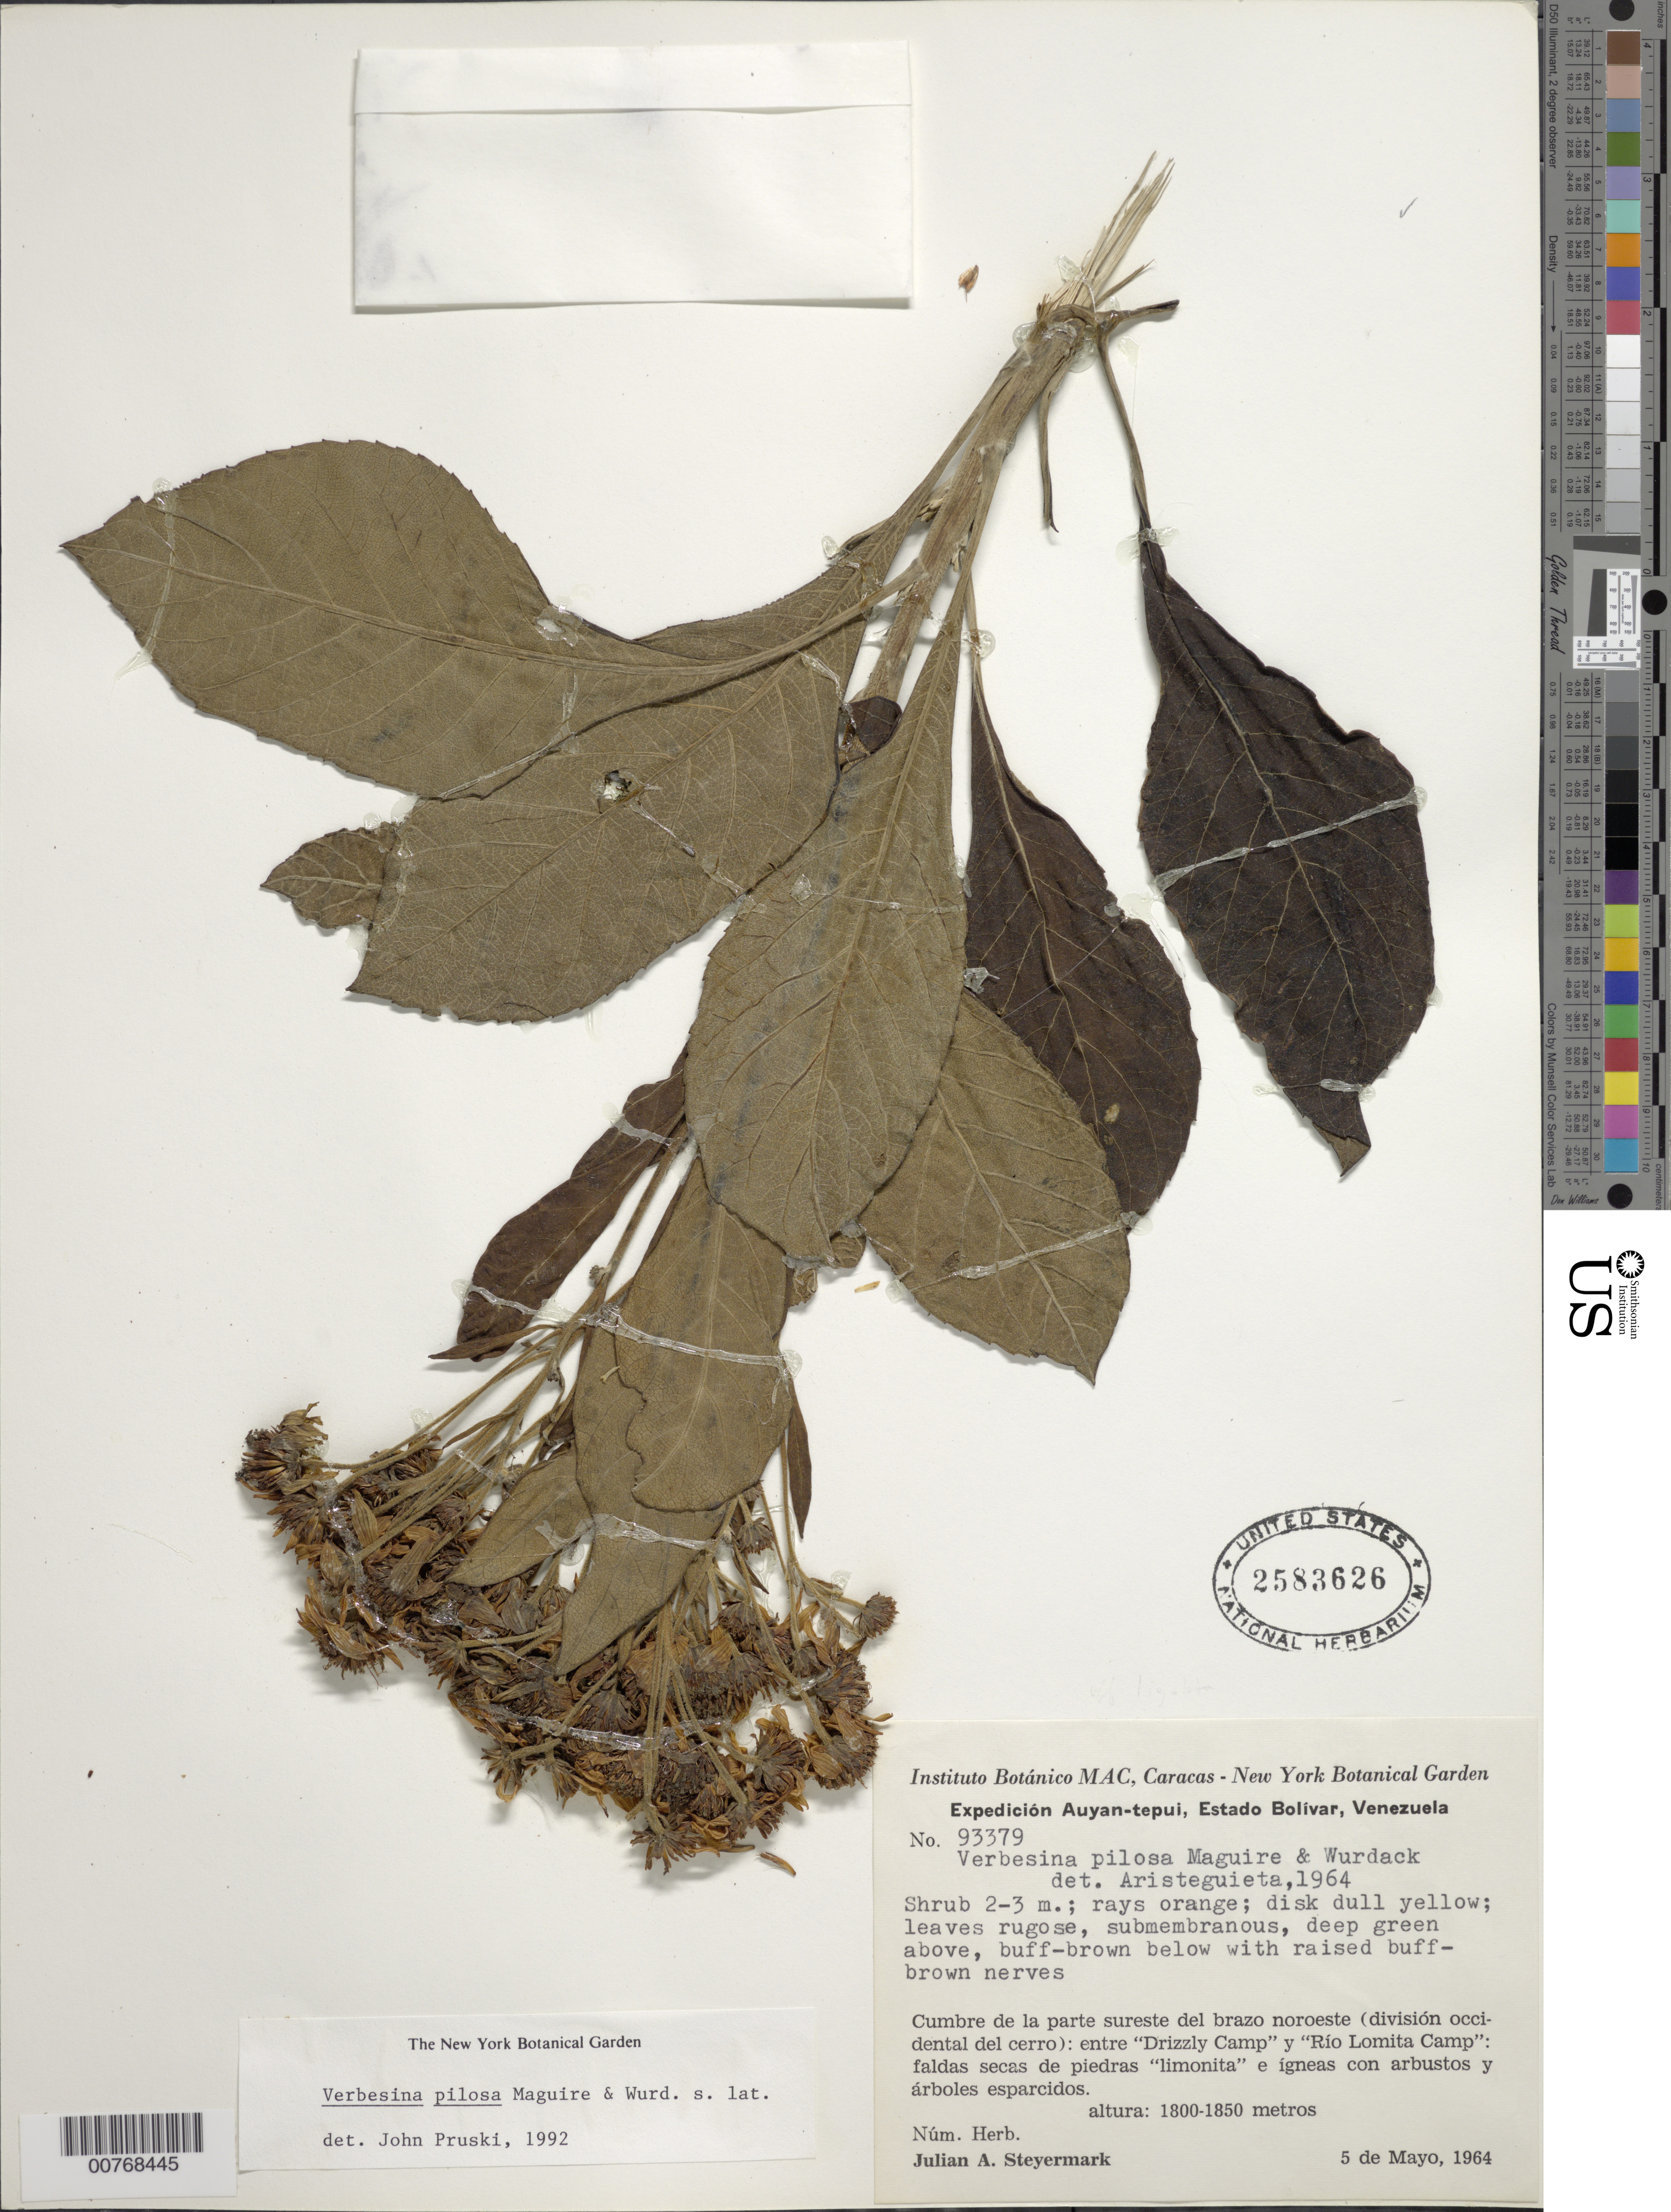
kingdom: Plantae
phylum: Tracheophyta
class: Magnoliopsida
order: Asterales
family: Asteraceae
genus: Verbesina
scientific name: Verbesina pilosa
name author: Maguire & Wurdack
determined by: Pruski, J. F.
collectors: J. Steyermark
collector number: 93379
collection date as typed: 5-May-64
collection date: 1964-05-05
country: Venezuela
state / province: Bolívar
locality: Auyan-tepuí, cumbre de la parte sureste del brazo noroeste (division occidental del cerro): entre "Drizzly Camp" y "Río Lomita Camp"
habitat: Faldas secas de piedras "limonita" e igneas con arubstos y arbolse esparcidos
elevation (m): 1800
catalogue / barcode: US 2583626